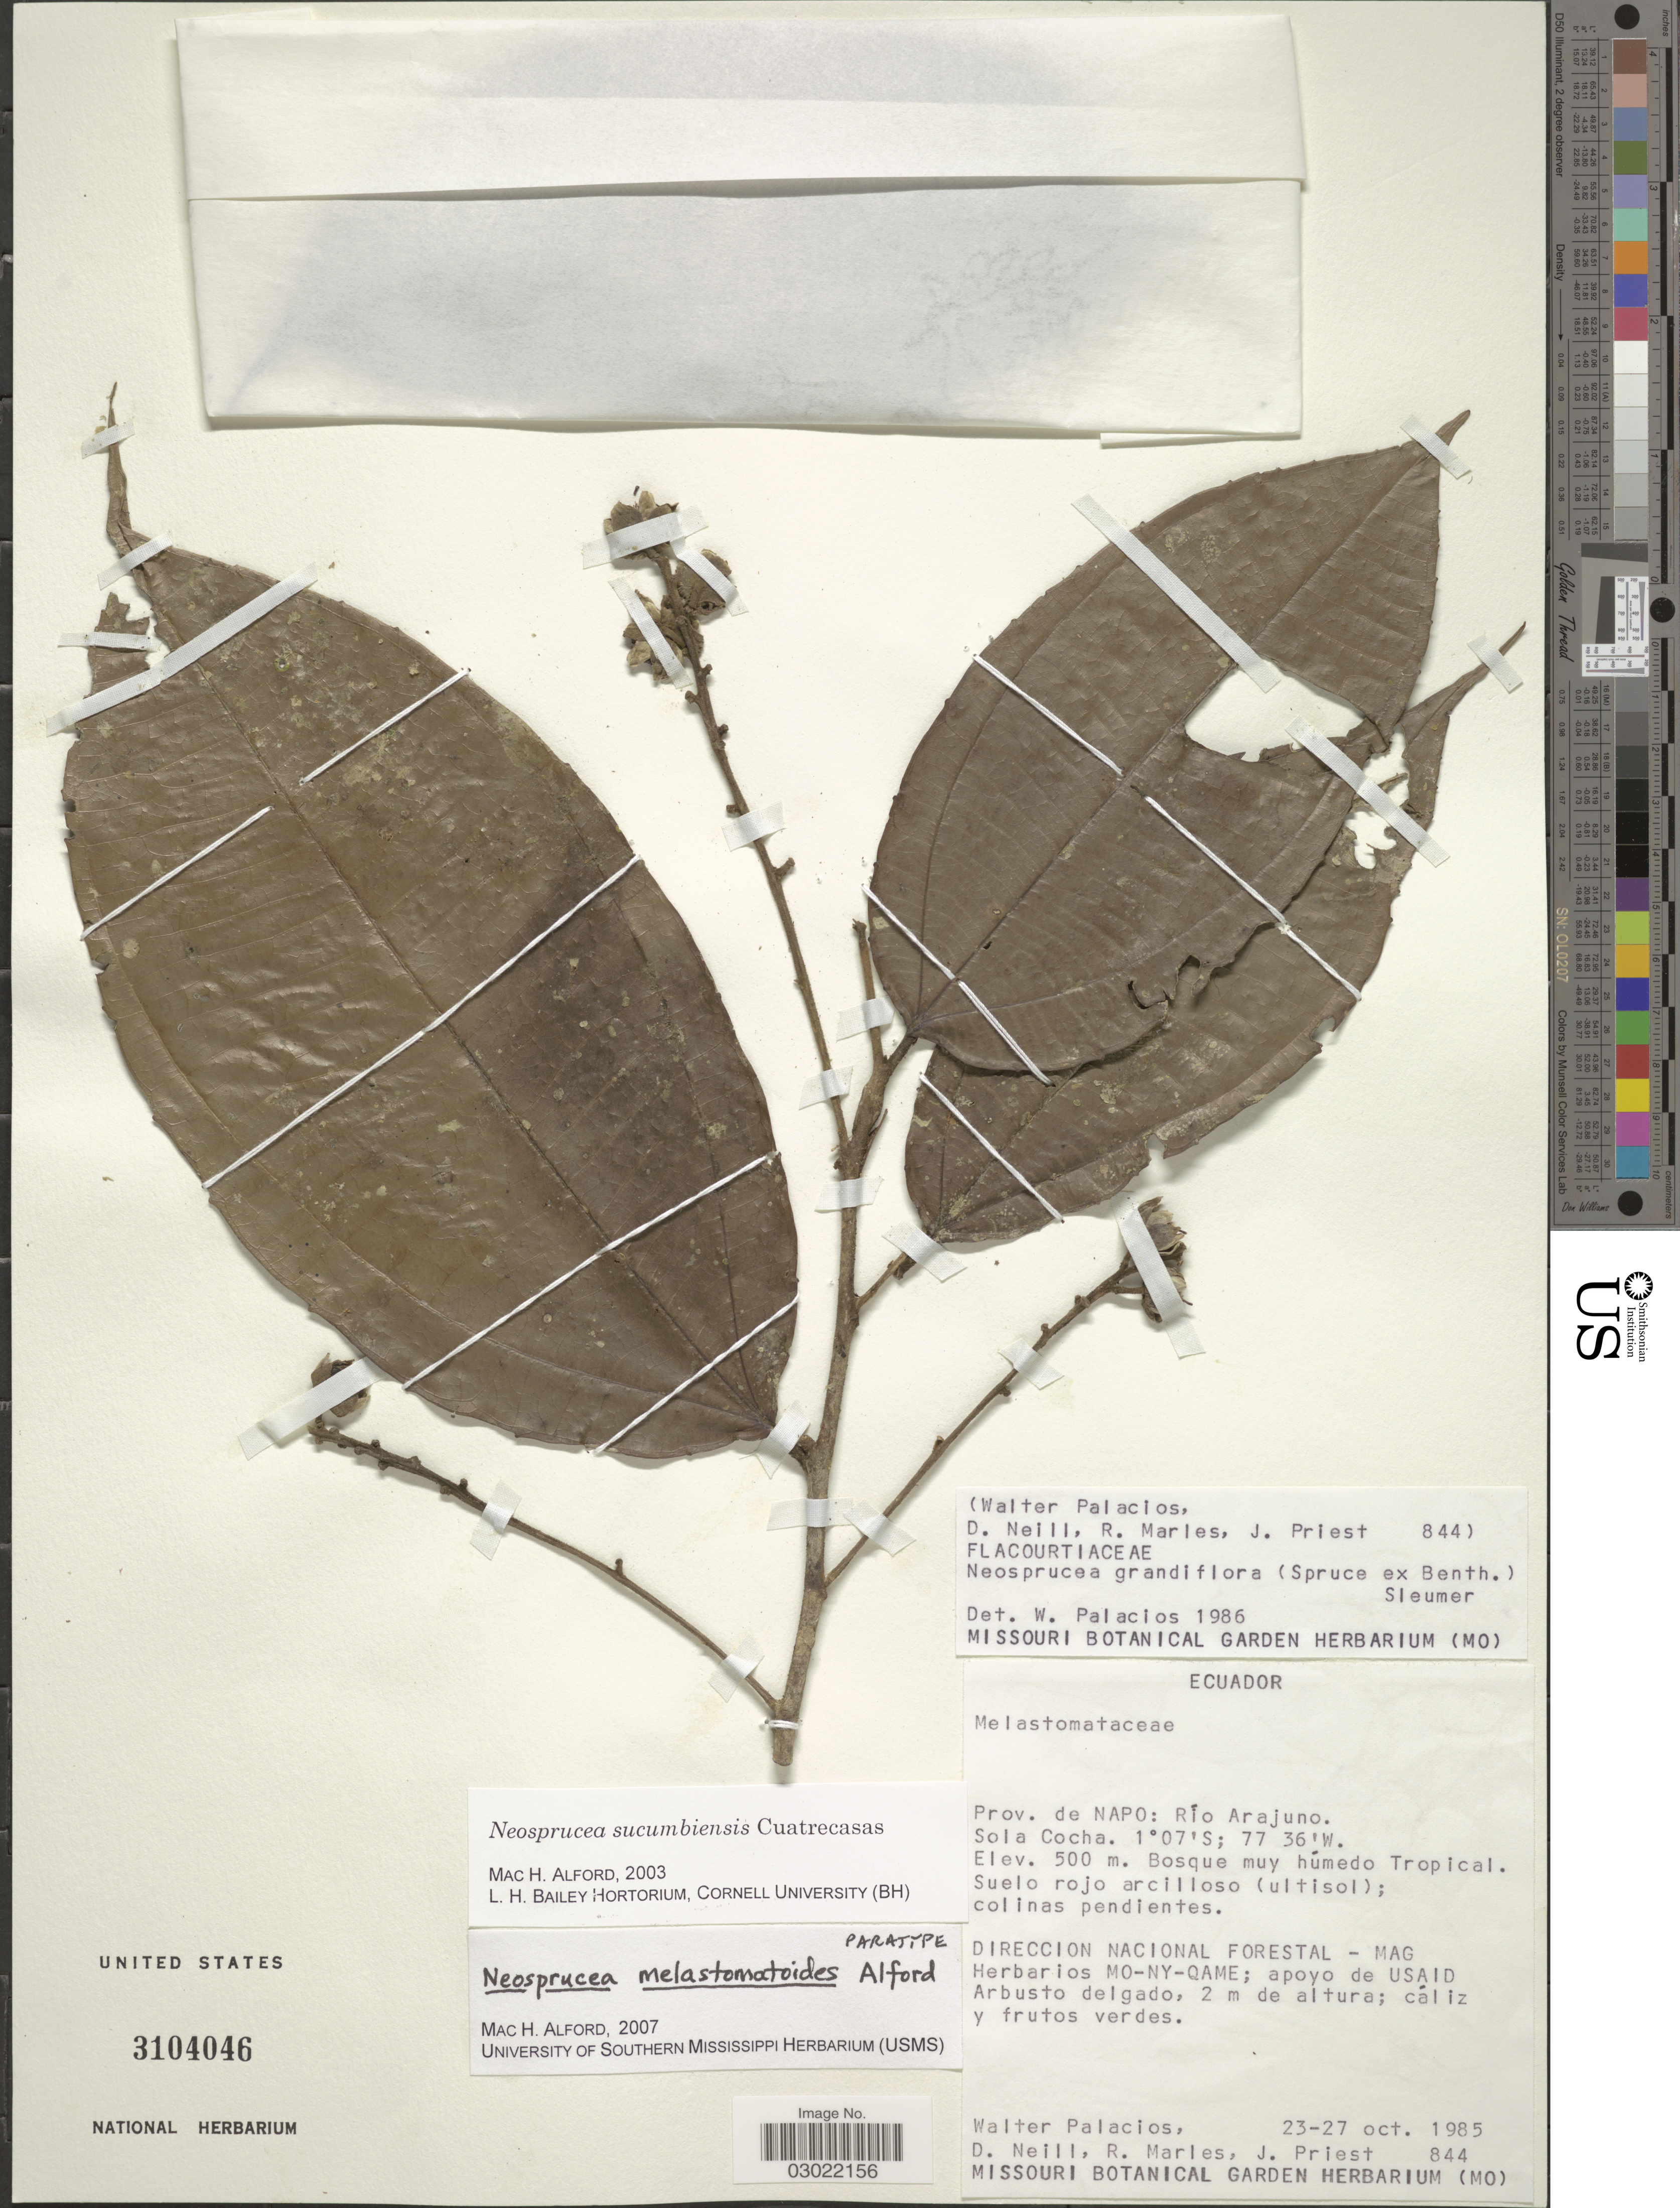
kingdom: Plantae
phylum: Tracheophyta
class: Magnoliopsida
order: Malpighiales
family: Salicaceae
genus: Neosprucea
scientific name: Neosprucea melastomatoides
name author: M.H. Alford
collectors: W. Palacios, D. Neill, R. Marles & J. Priest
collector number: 844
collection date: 1985-10-23/1985-10-27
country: Ecuador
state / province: Napo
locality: Río Arajuno. Sola Cocha.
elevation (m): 500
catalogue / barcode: US 3104046